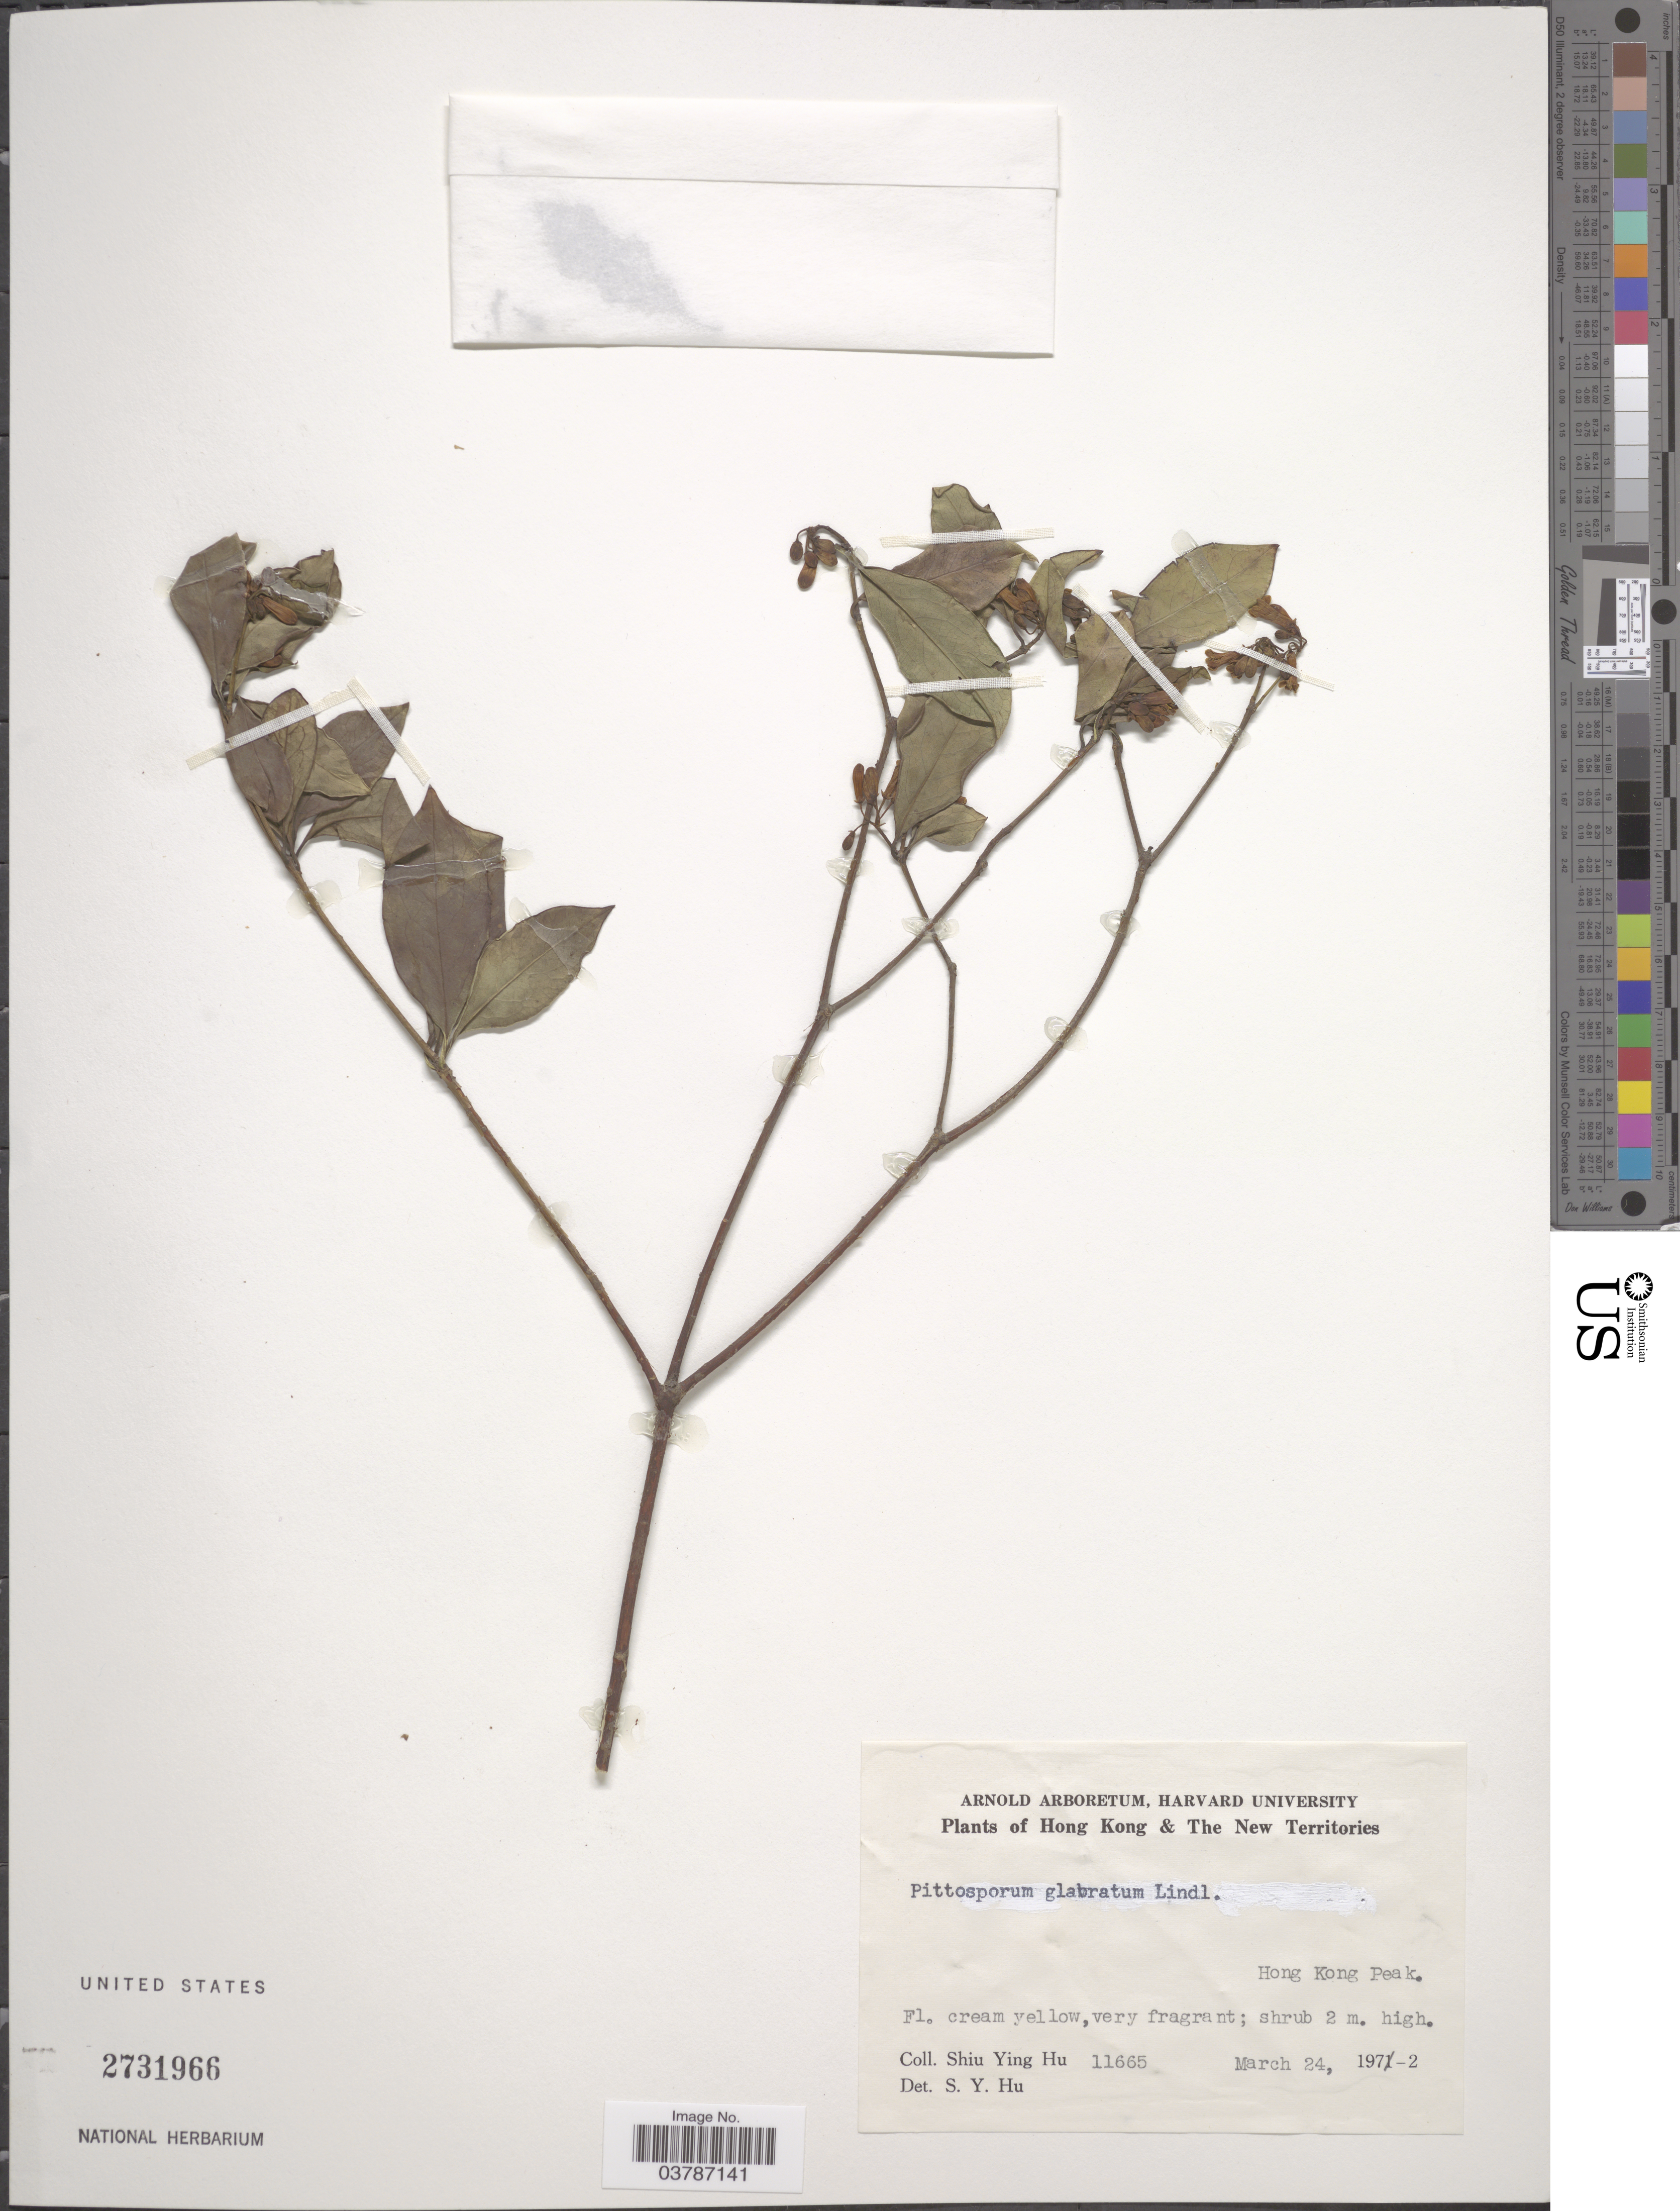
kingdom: Plantae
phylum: Tracheophyta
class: Magnoliopsida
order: Apiales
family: Pittosporaceae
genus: Pittosporum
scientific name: Pittosporum glabratum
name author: Lindl.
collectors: S. Y. Hu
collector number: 11665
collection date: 1972-03-24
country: China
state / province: Hong Kong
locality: Hong Kong & The New Territories. Hong Kong Peak.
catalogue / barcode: US 2731966